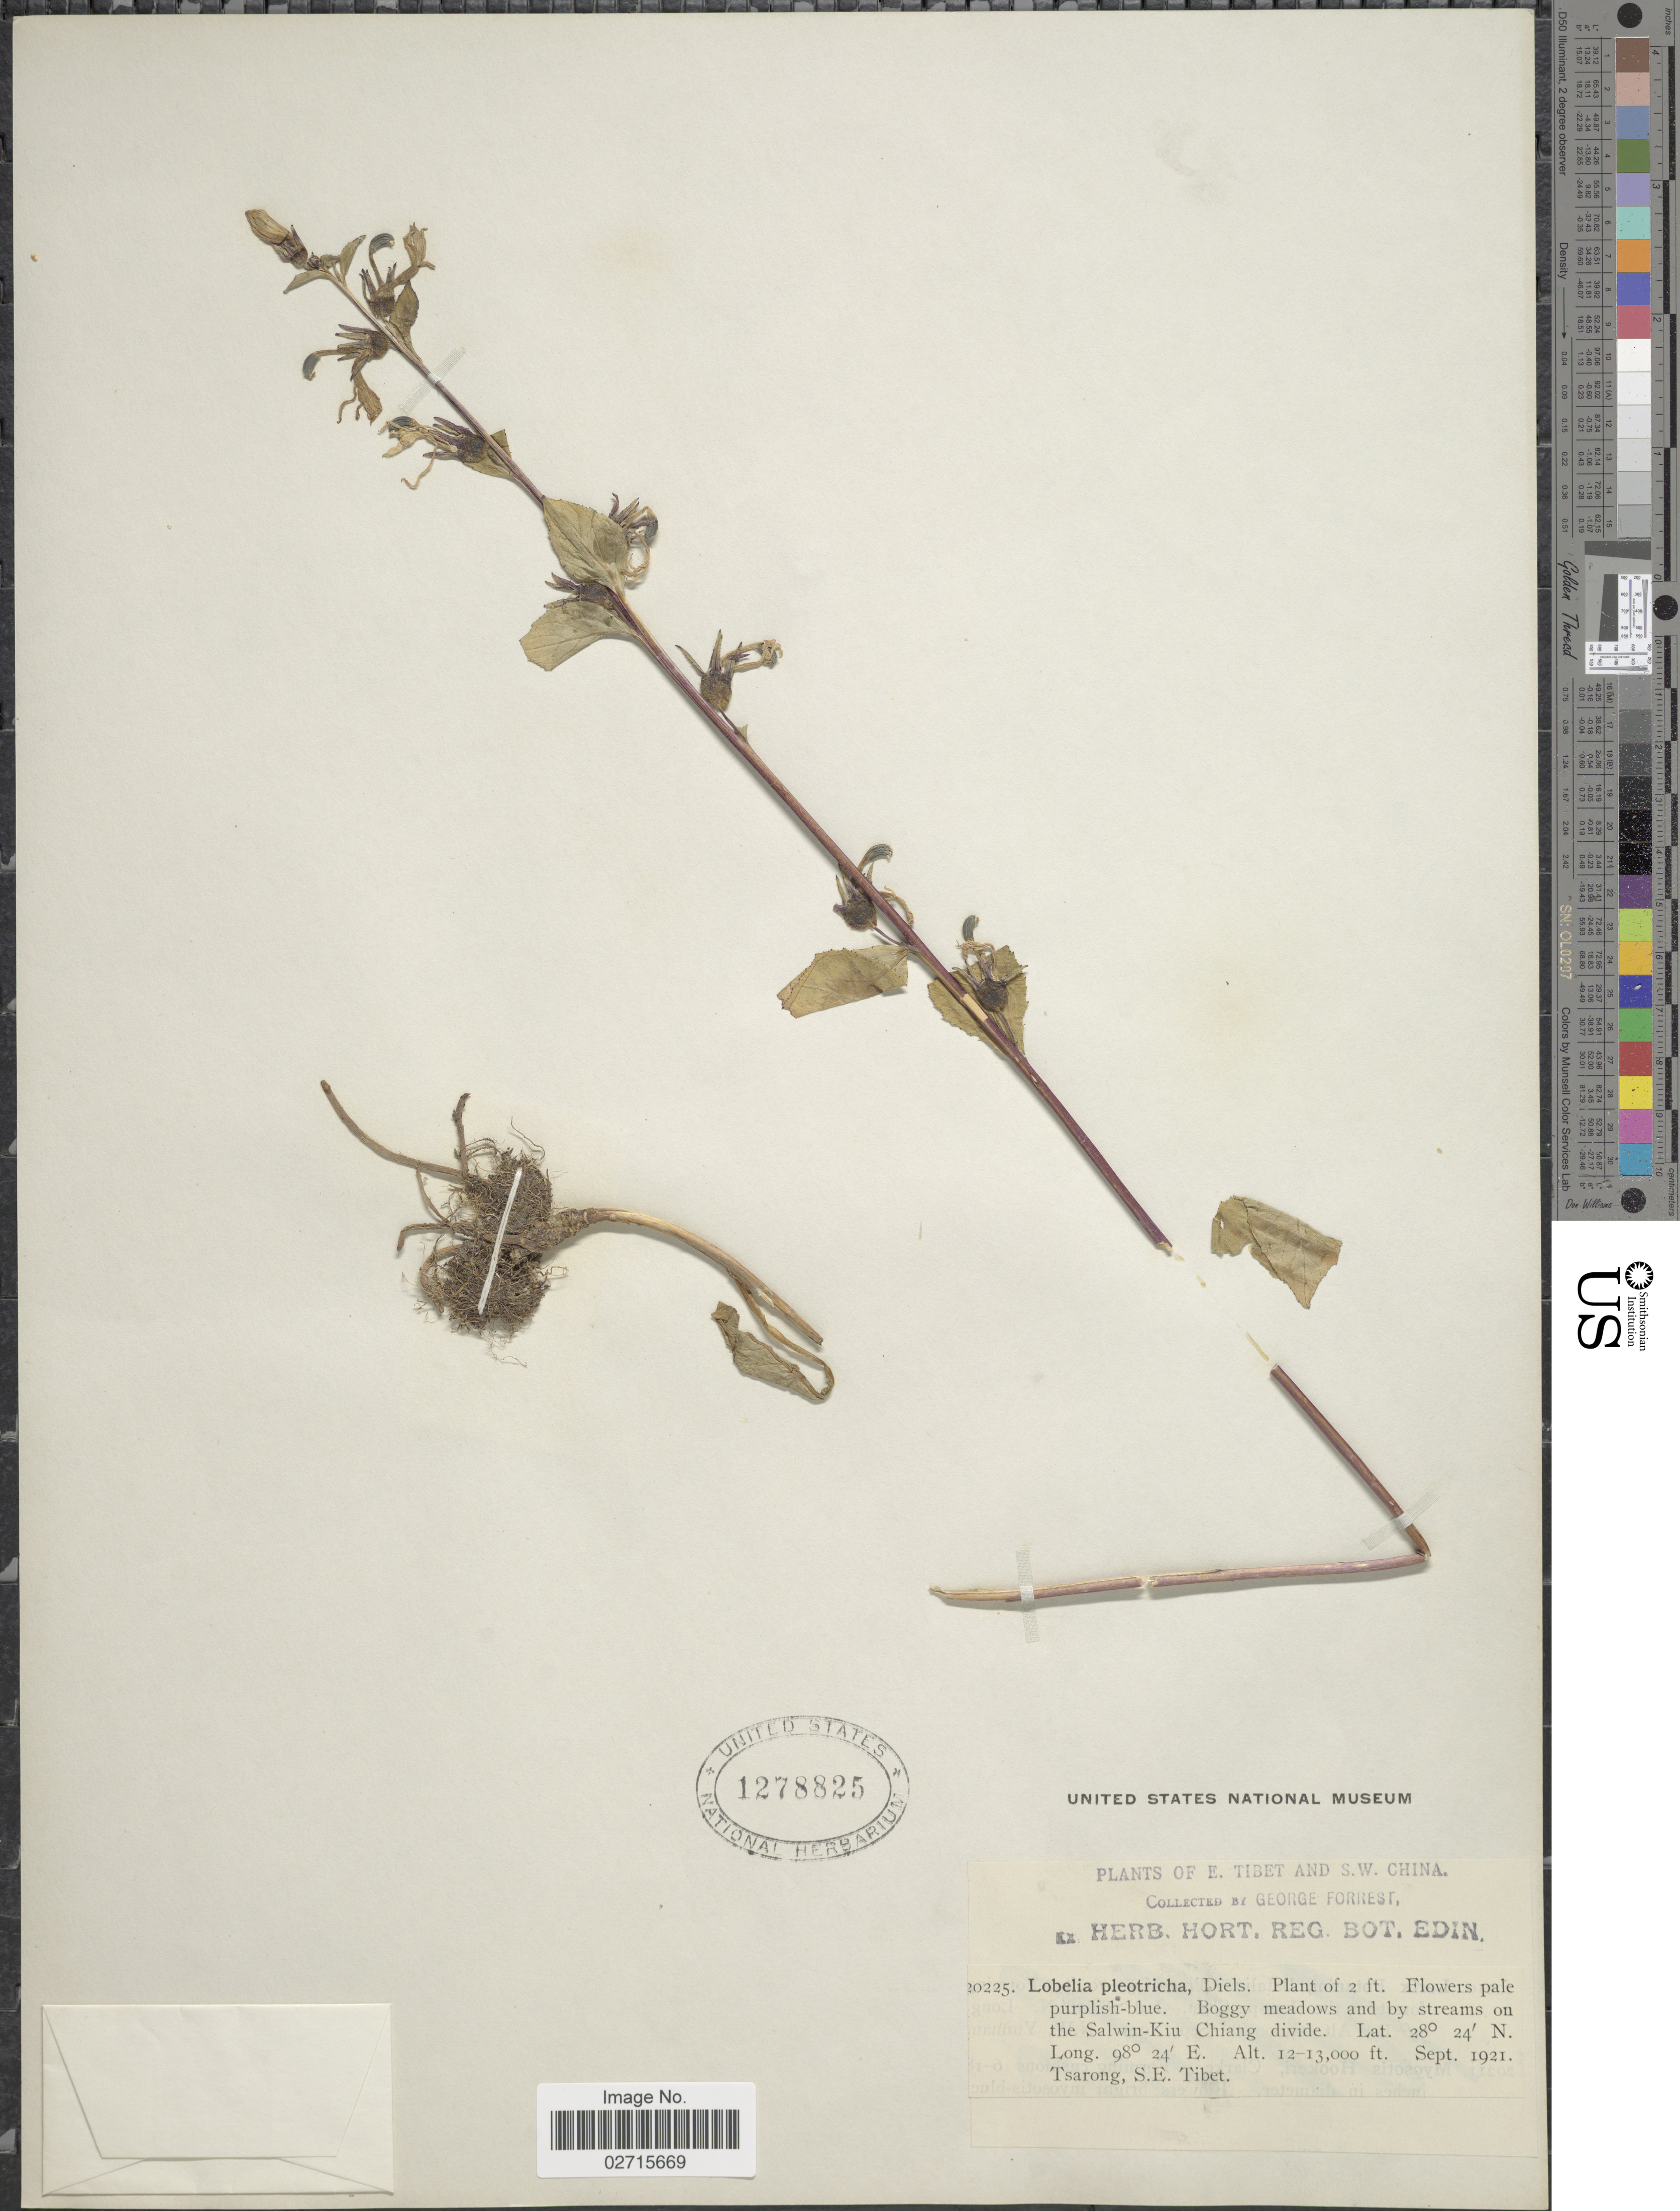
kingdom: Plantae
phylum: Tracheophyta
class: Magnoliopsida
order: Asterales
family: Campanulaceae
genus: Lobelia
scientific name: Lobelia davidii var. pleotricha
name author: (Diels) E. Wimm.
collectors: G. Forrest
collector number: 20225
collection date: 1921-09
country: China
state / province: Xizang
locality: E. Tibet and S. W. China. Boggy meadows and by streams on the Salwin- Kiu Chiang divide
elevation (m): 3658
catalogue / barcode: US 1278825